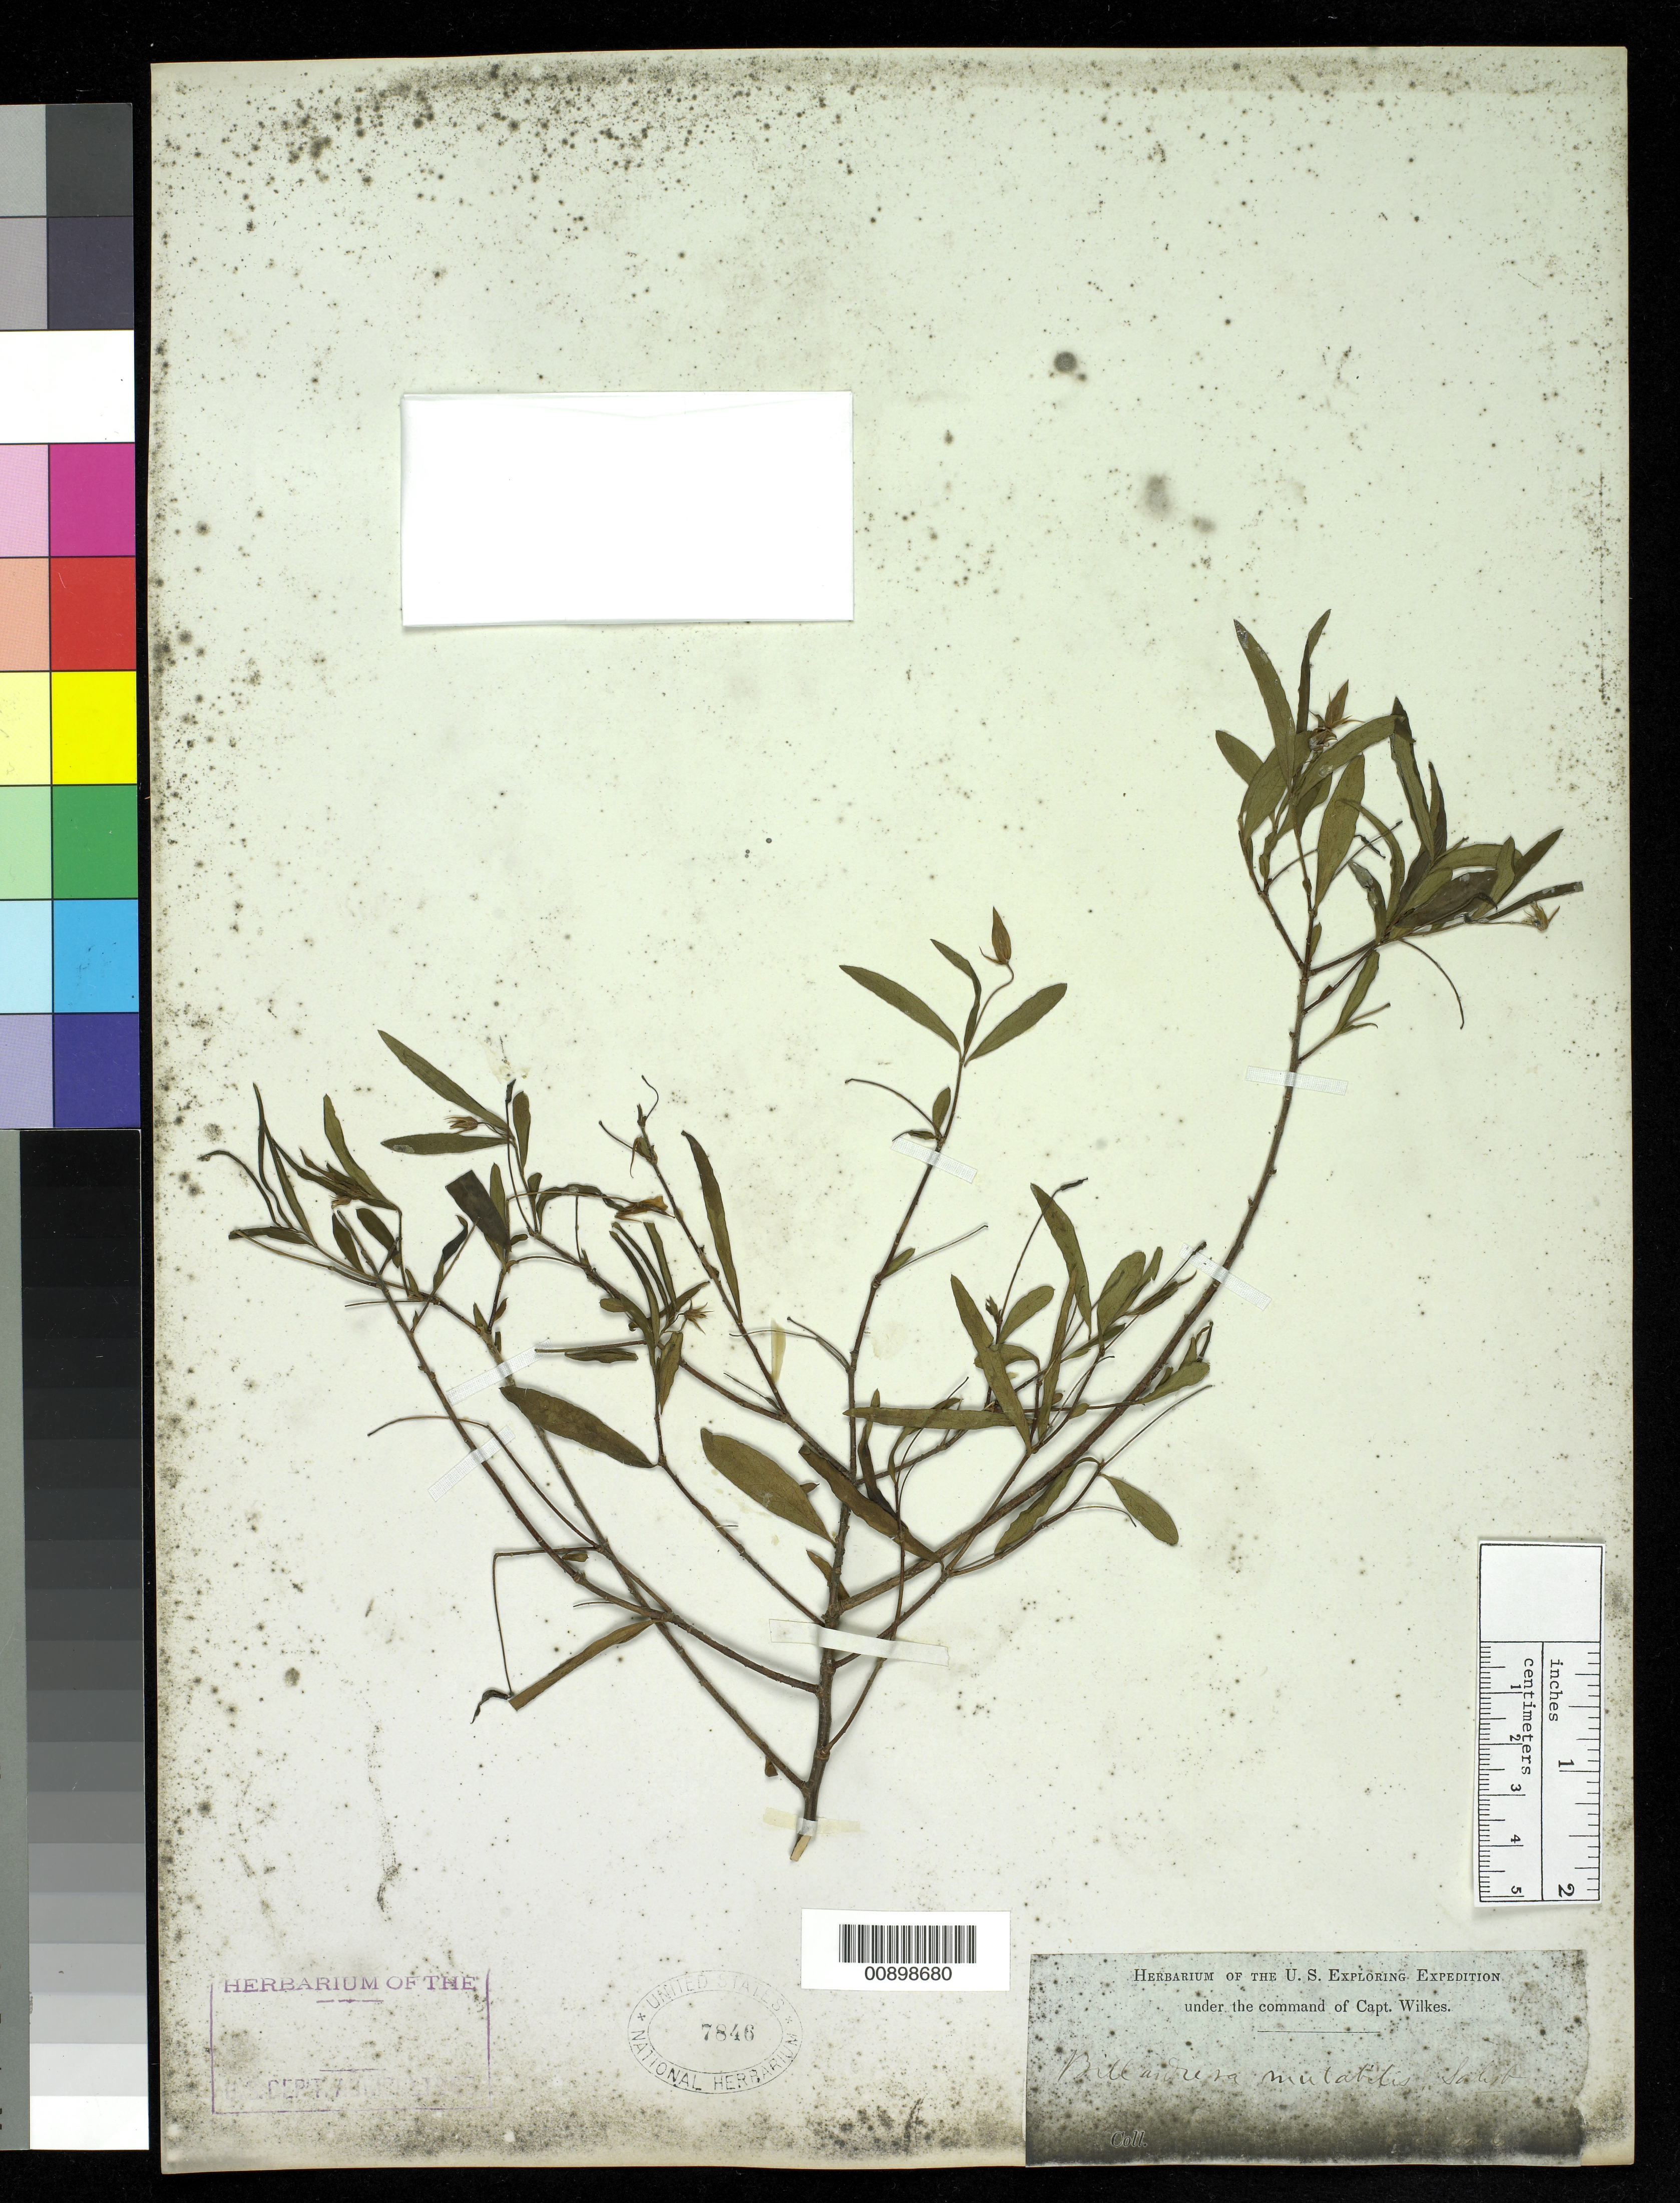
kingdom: Plantae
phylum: Tracheophyta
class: Magnoliopsida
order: Apiales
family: Pittosporaceae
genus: Billardiera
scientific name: Billardiera mutabilis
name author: Salisb.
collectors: Wilkes Explor. Exped.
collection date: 1838/1842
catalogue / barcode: US 7846